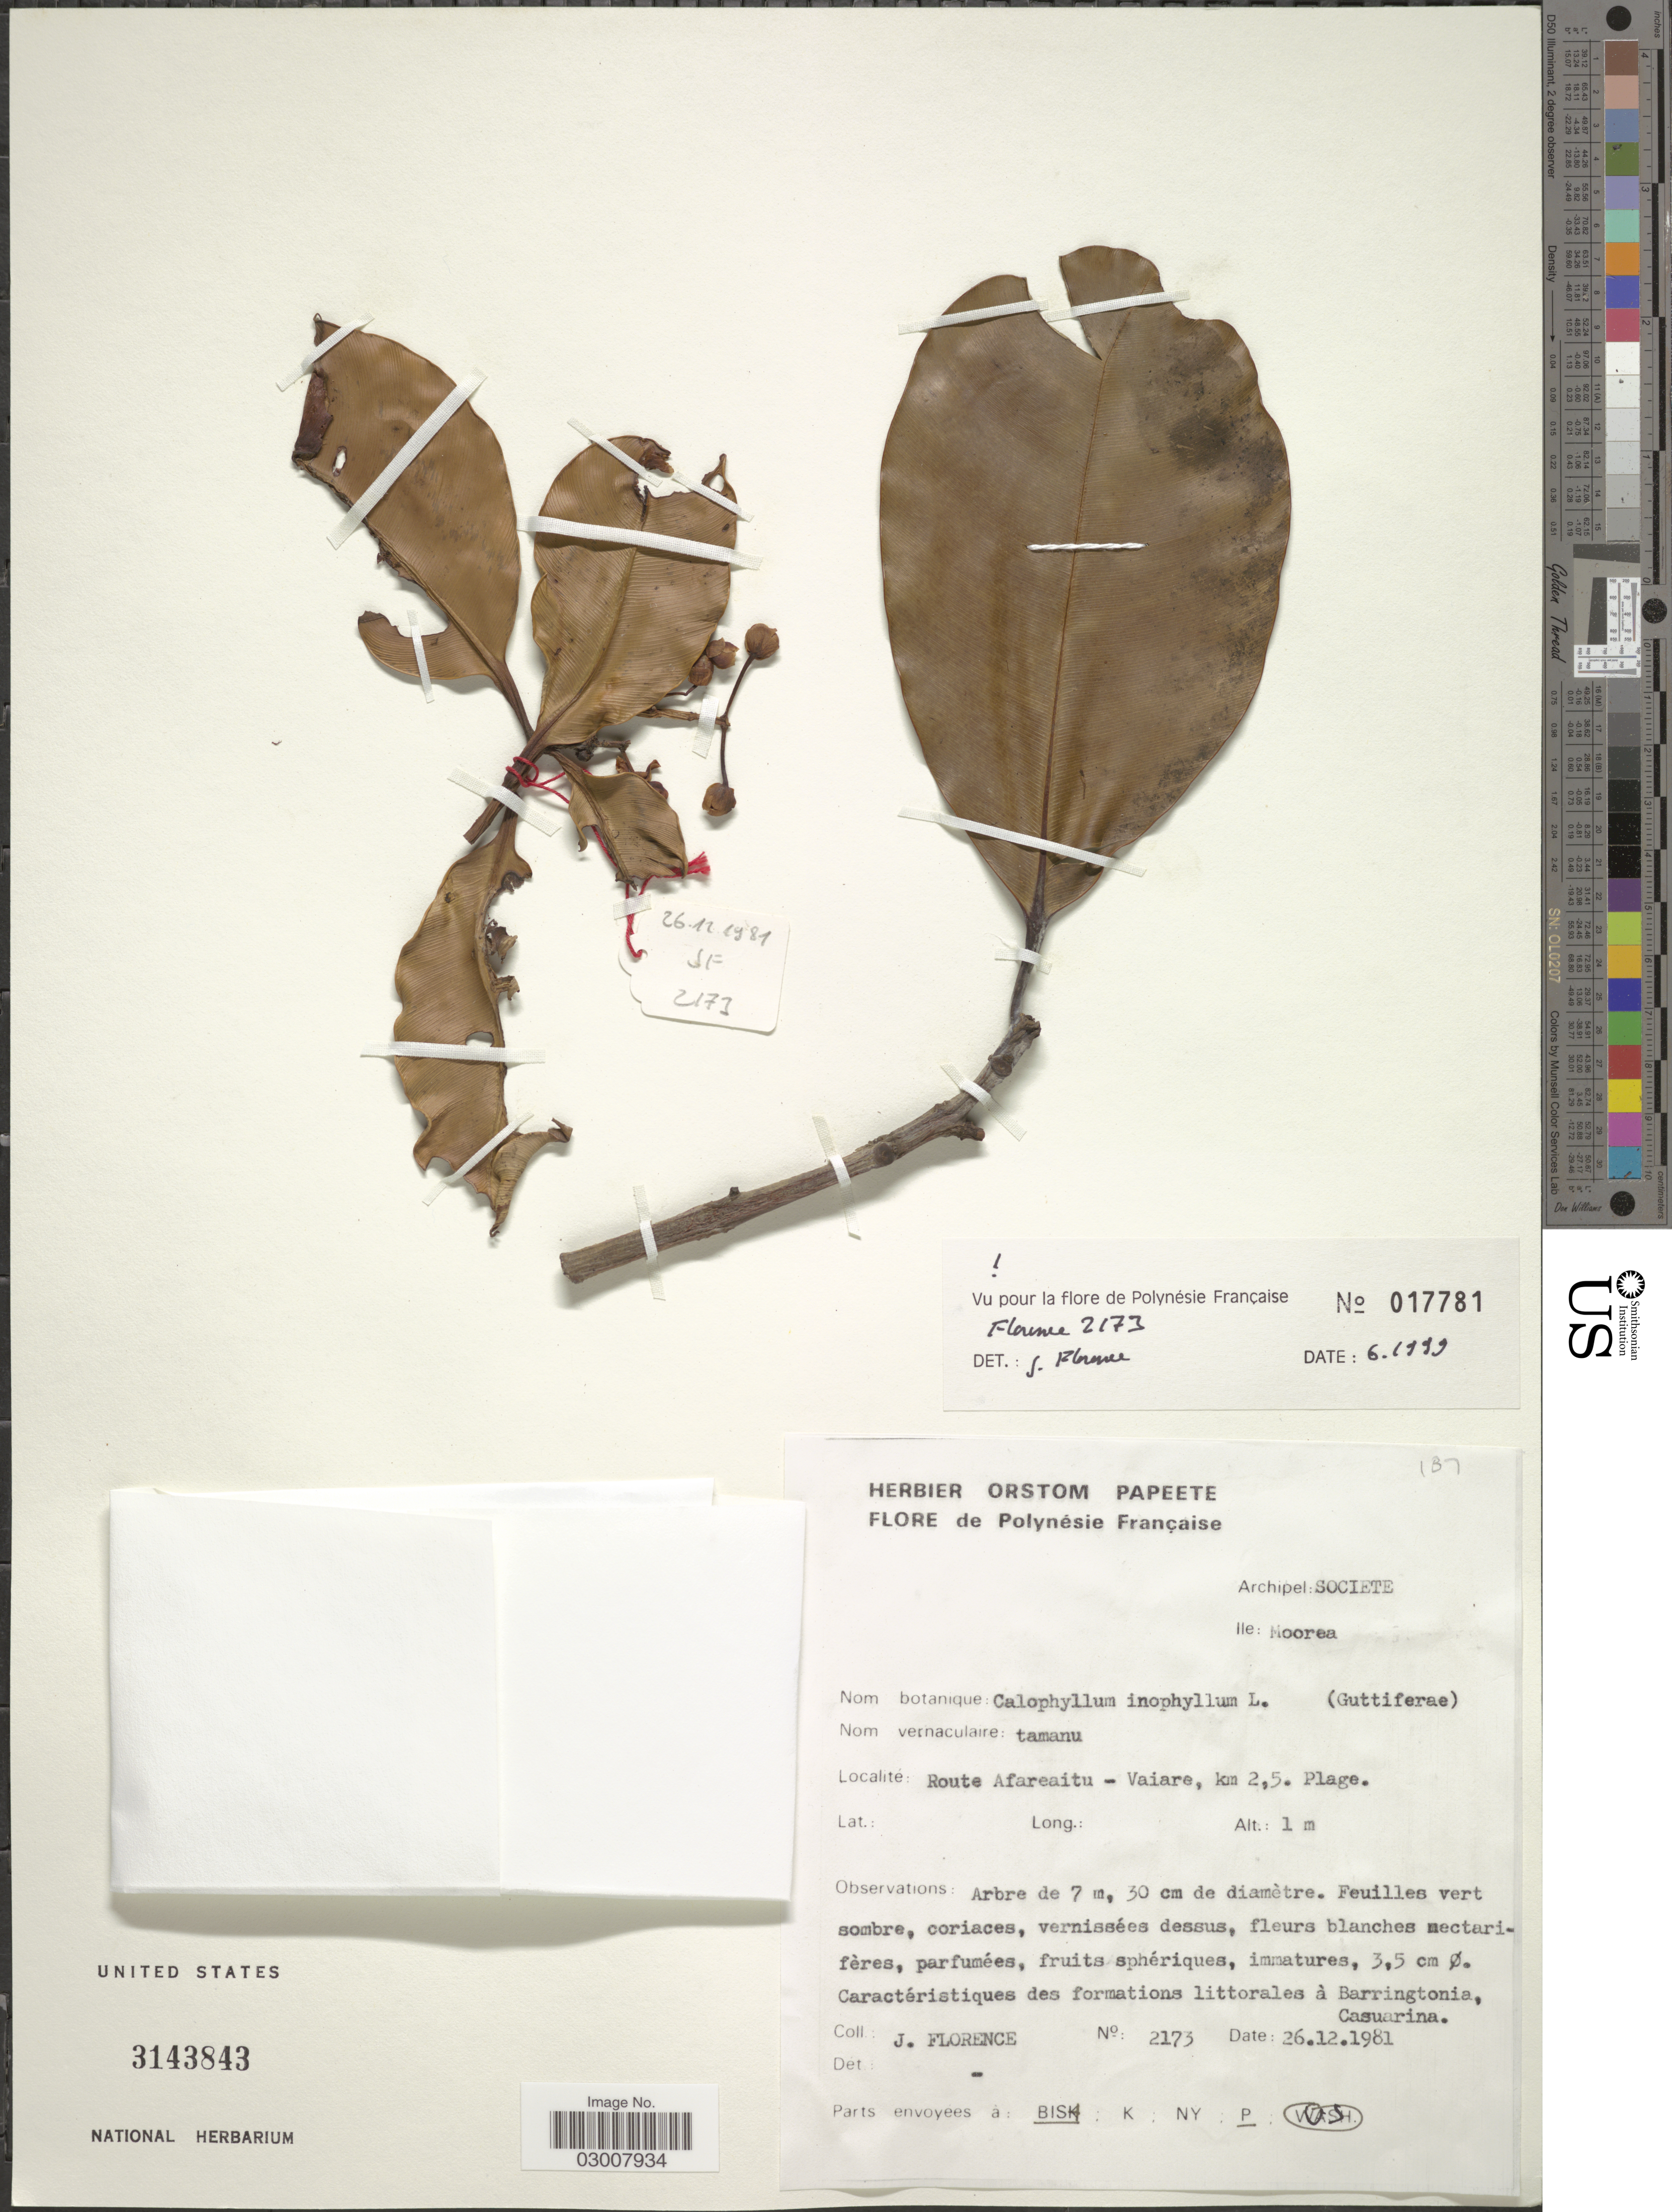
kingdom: Plantae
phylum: Tracheophyta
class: Magnoliopsida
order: Malpighiales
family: Calophyllaceae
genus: Calophyllum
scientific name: Calophyllum inophyllum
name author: L.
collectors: J. Florence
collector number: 2173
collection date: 1981-12-26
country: French Polynesia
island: Moorea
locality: Archipel: Societe, Ile: Moorea. Route Afareaitu - Vaiare, km 2.5. Plage.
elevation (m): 1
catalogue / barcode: US 3143843